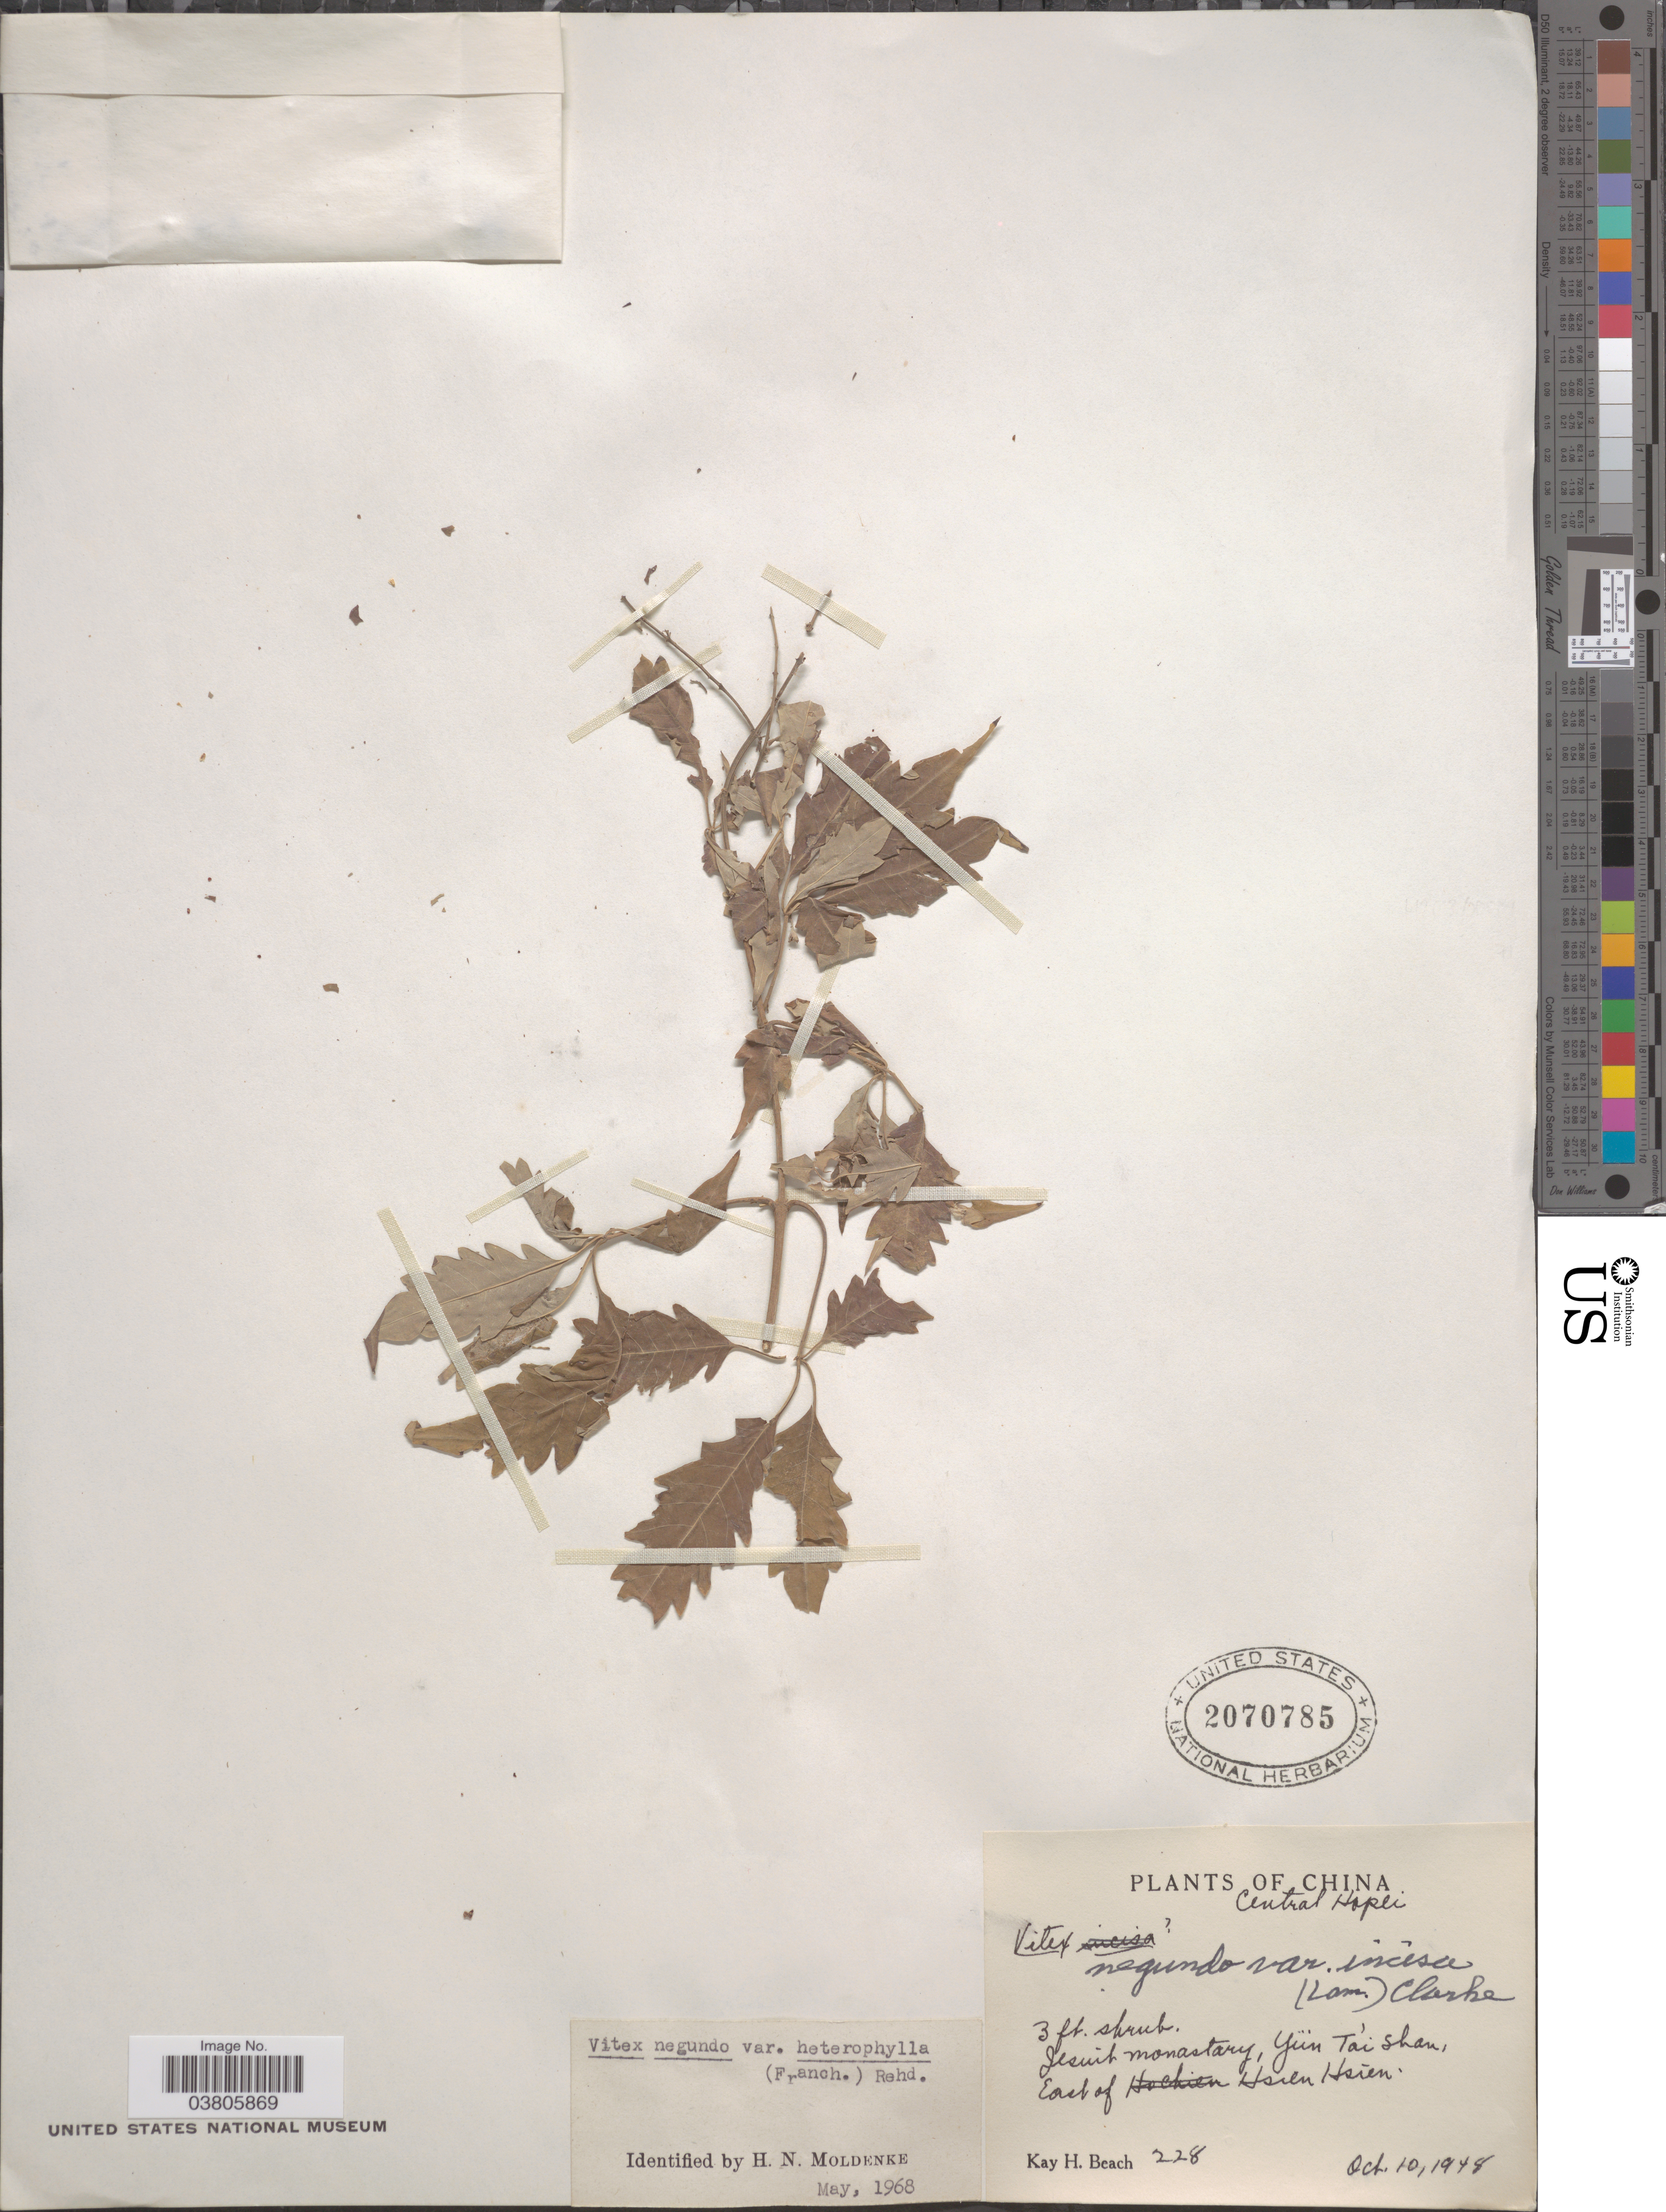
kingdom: Plantae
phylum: Tracheophyta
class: Magnoliopsida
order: Lamiales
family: Lamiaceae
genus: Vitex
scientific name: Vitex negundo var. heterophylla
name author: (Franch.) Rehder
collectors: K. H. Beach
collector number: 228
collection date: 1948-10-10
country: China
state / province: Hebei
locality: Central Hopei. Jesuit monastary, Yün Ta'i Shan, East of Hsien Hsien.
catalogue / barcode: US 2070785